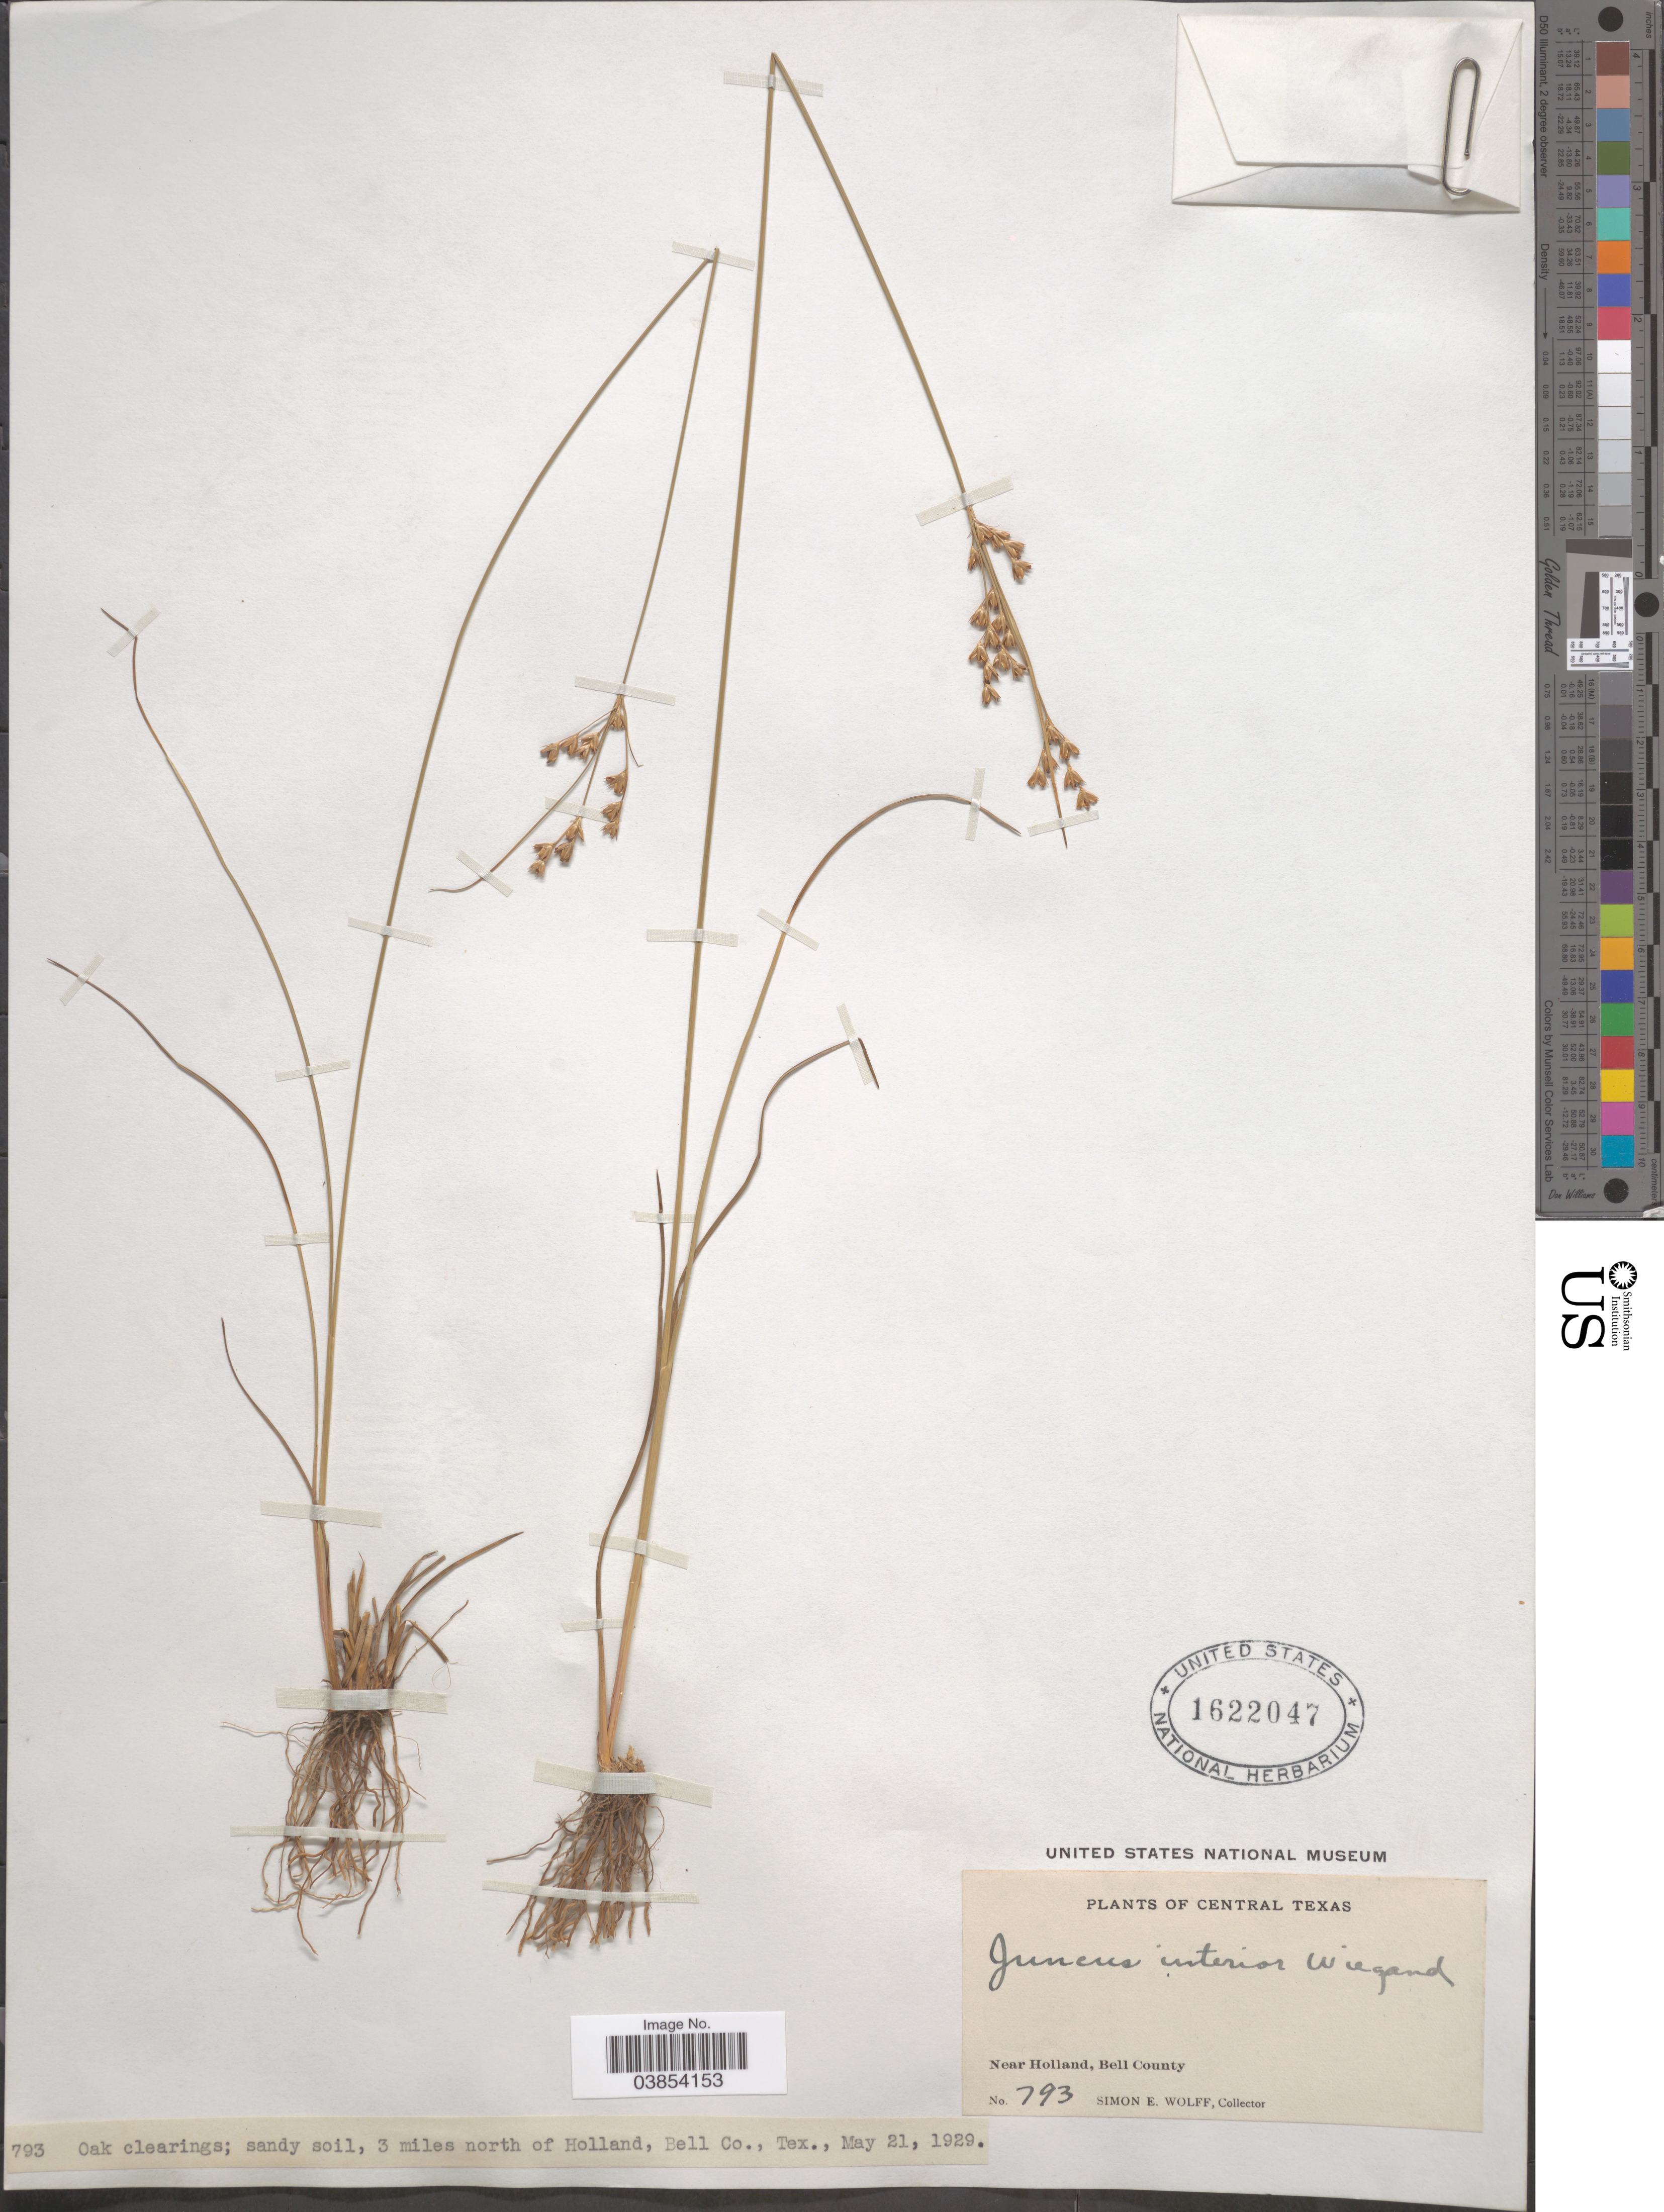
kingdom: Plantae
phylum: Tracheophyta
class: Liliopsida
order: Poales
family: Juncaceae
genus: Juncus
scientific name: Juncus interior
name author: Wiegand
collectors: S. E. Wolff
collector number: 793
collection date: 1929-05-21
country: United States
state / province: Texas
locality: Central Texas. 3 miles north of Holland, Bell County.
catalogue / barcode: US 1622047